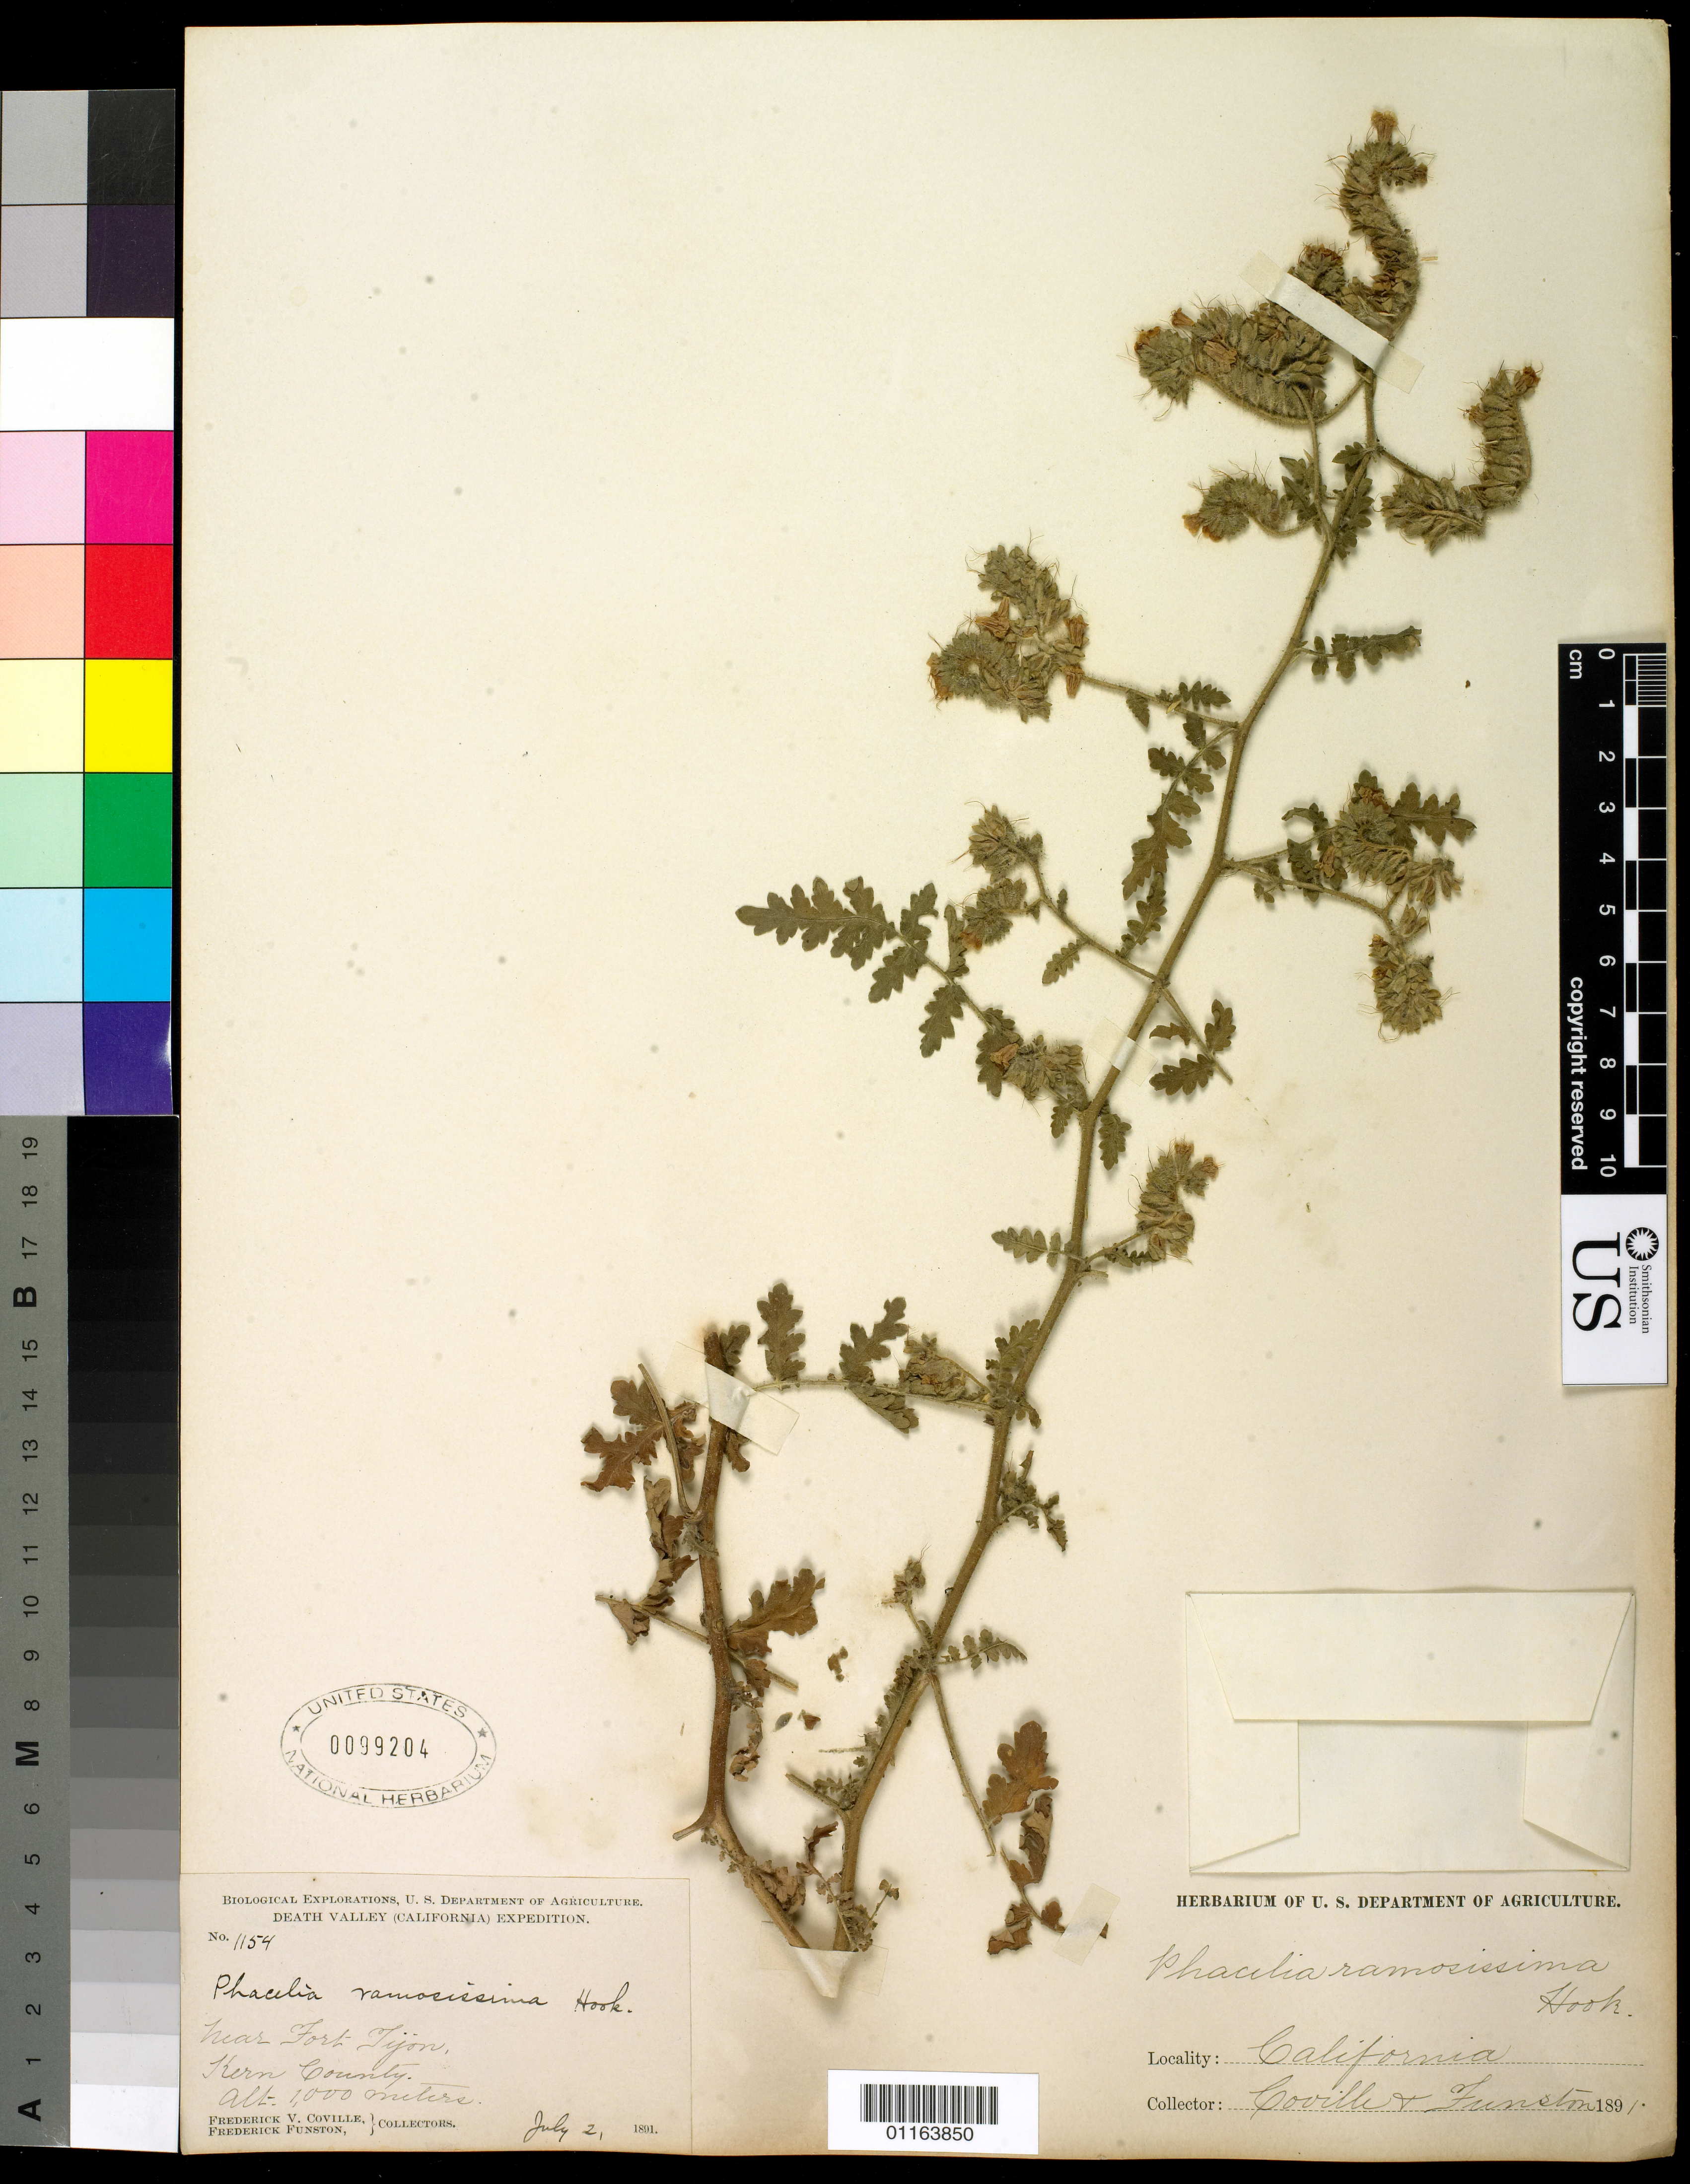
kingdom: Plantae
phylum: Tracheophyta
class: Magnoliopsida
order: Boraginales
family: Hydrophyllaceae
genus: Phacelia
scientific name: Phacelia ramosissima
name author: Douglas ex Lehm.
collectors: F. V. Coville & F. Funston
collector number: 1154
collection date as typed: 2 Jul 1891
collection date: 1891-07-02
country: United States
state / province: California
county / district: Kern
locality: near Fort Tejon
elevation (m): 1000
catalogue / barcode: US 99204